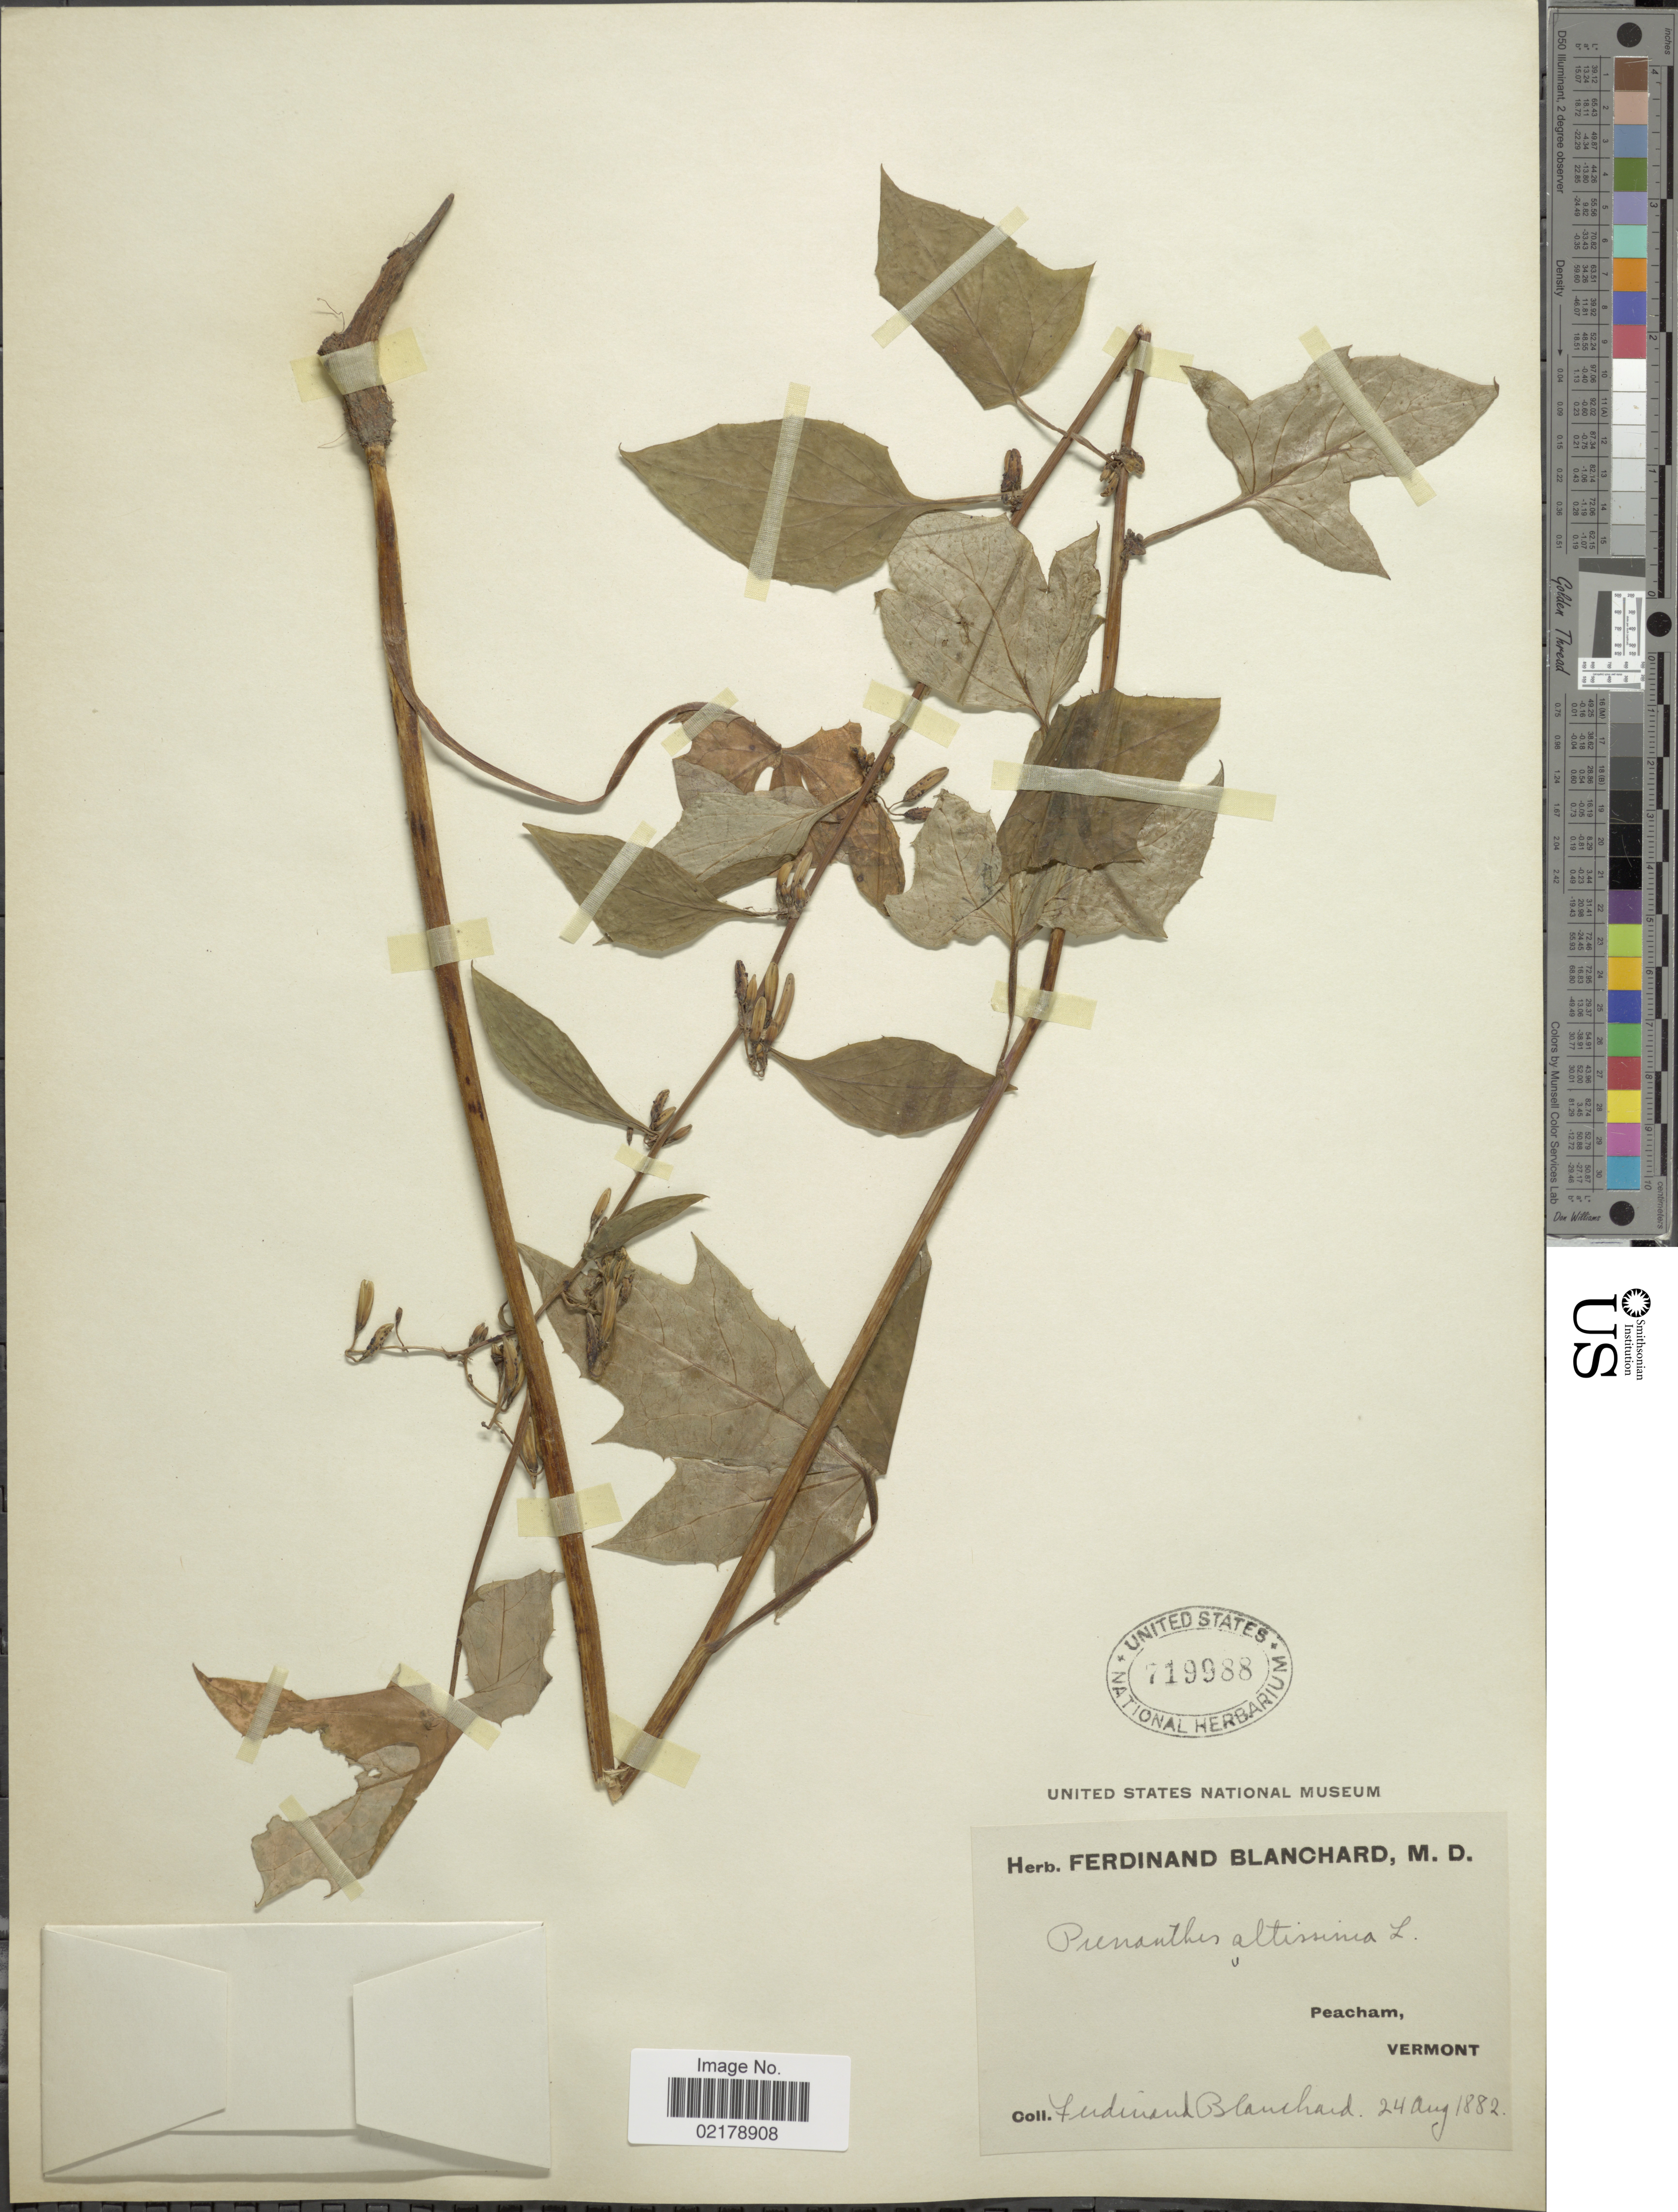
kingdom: Plantae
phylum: Tracheophyta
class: Magnoliopsida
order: Asterales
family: Asteraceae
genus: Nabalus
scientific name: Nabalus altissimus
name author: (L.) Hook.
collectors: F. Blanchard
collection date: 1882-08-24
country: United States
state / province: Vermont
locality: Peacham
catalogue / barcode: US 719988